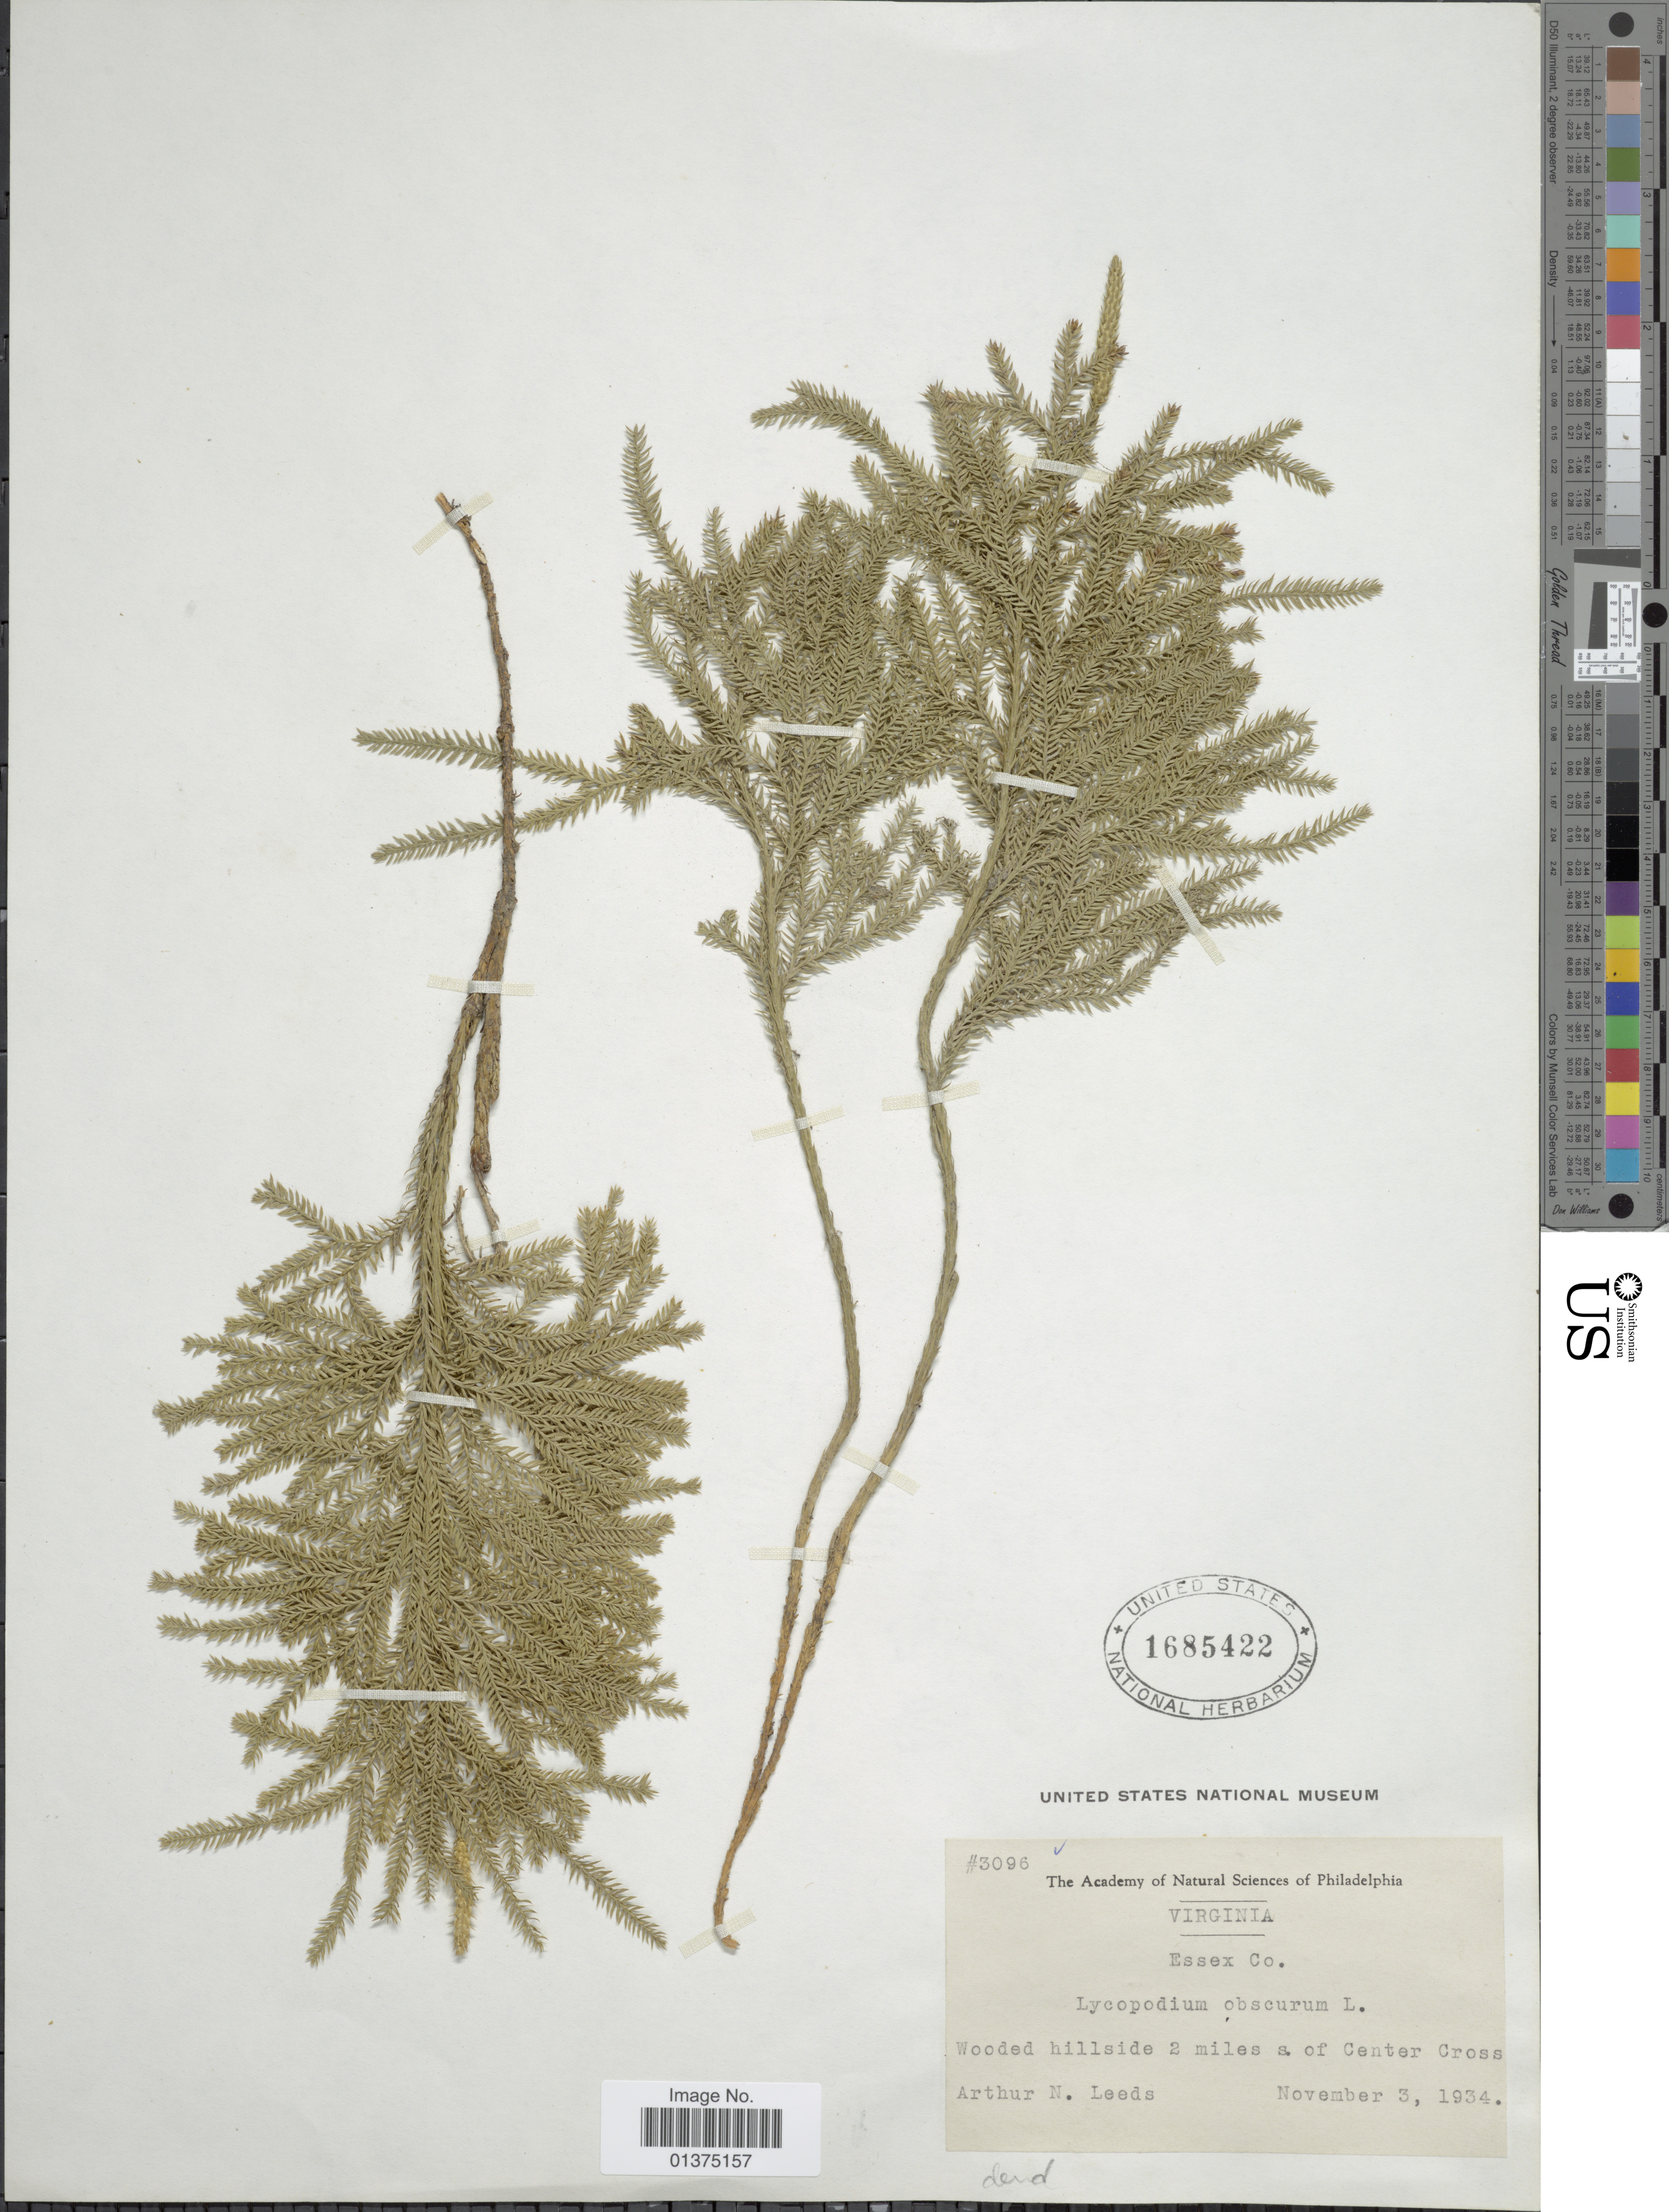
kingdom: Plantae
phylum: Tracheophyta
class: Lycopodiopsida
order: Lycopodiales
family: Lycopodiaceae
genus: Dendrolycopodium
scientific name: Dendrolycopodium dendroideum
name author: (Michx.) A. Haines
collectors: A. N. Leeds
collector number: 3096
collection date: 1934-11-03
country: United States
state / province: Virginia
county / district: Essex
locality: Essex Co, Wooded hillside 2 miles s. of Center Cross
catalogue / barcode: US 1685422